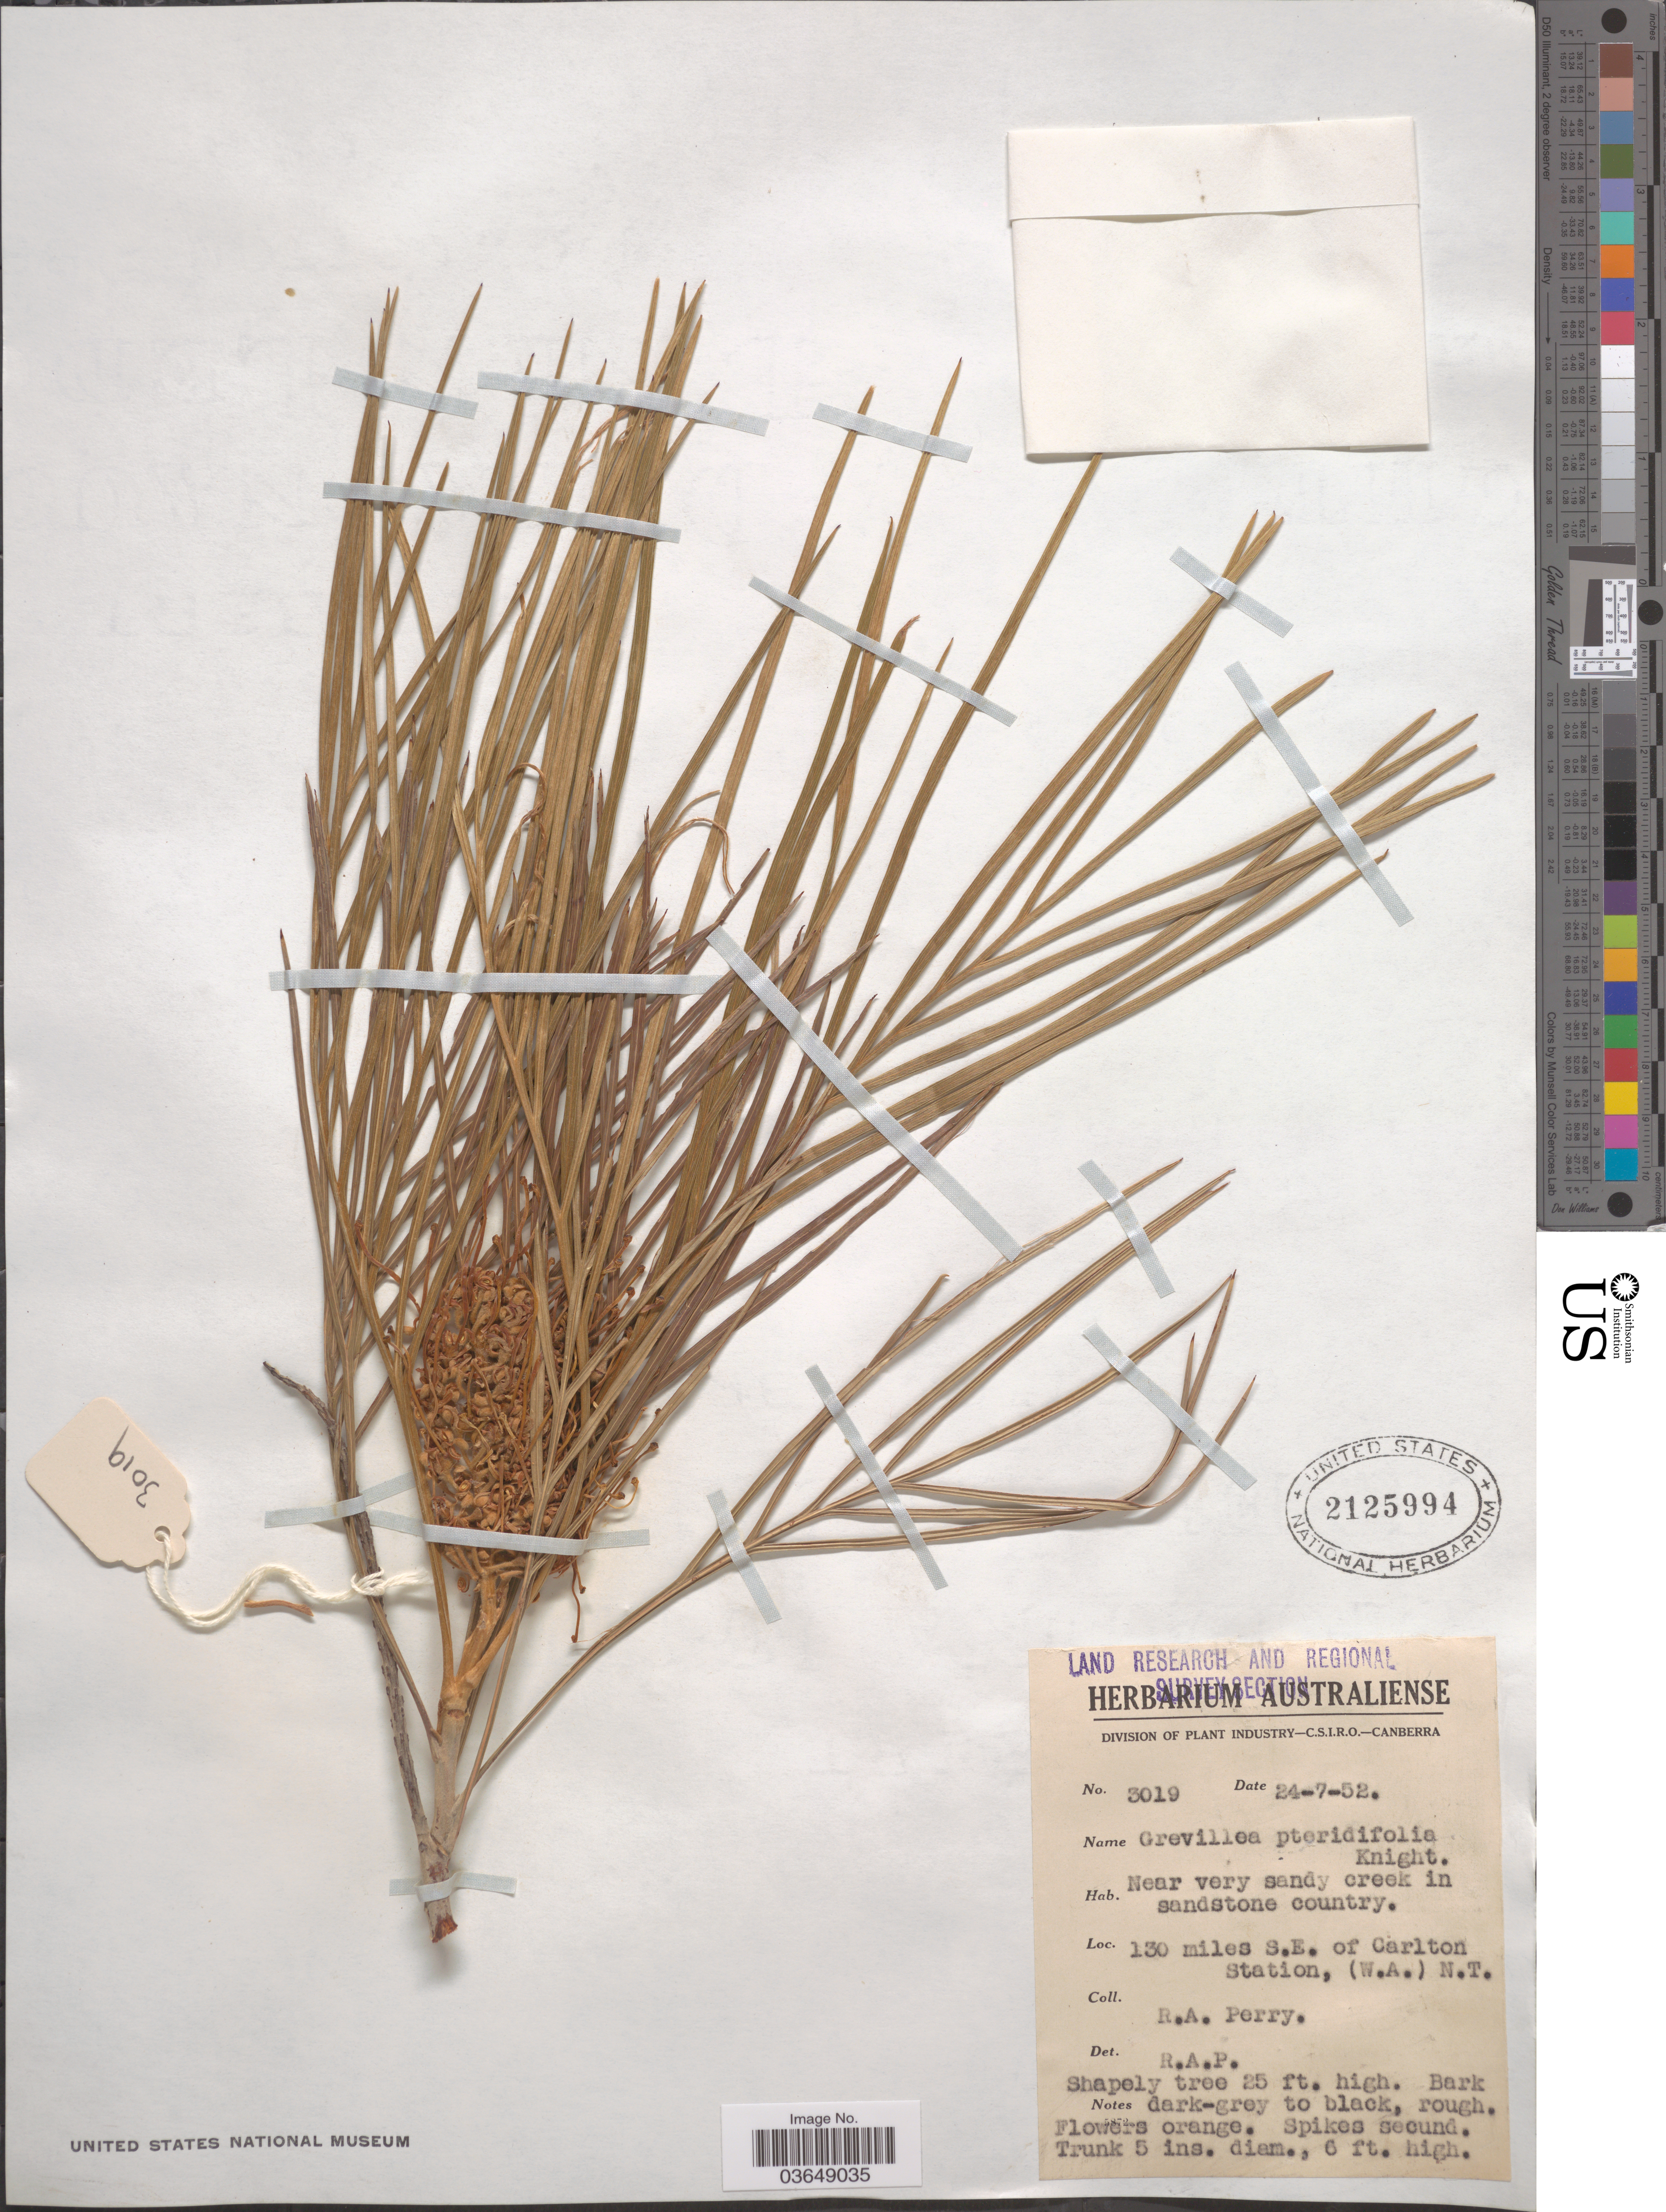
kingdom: Plantae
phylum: Tracheophyta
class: Magnoliopsida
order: Proteales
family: Proteaceae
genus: Grevillea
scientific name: Grevillea pteridifolia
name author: Knight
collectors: Perry, R. A.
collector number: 3019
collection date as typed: Transcribed d/m/y: 24/7/52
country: Australia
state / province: Western Australia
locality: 130 miles S.E. of Carlton Station, (W.A.) N.T.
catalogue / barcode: US 2125994